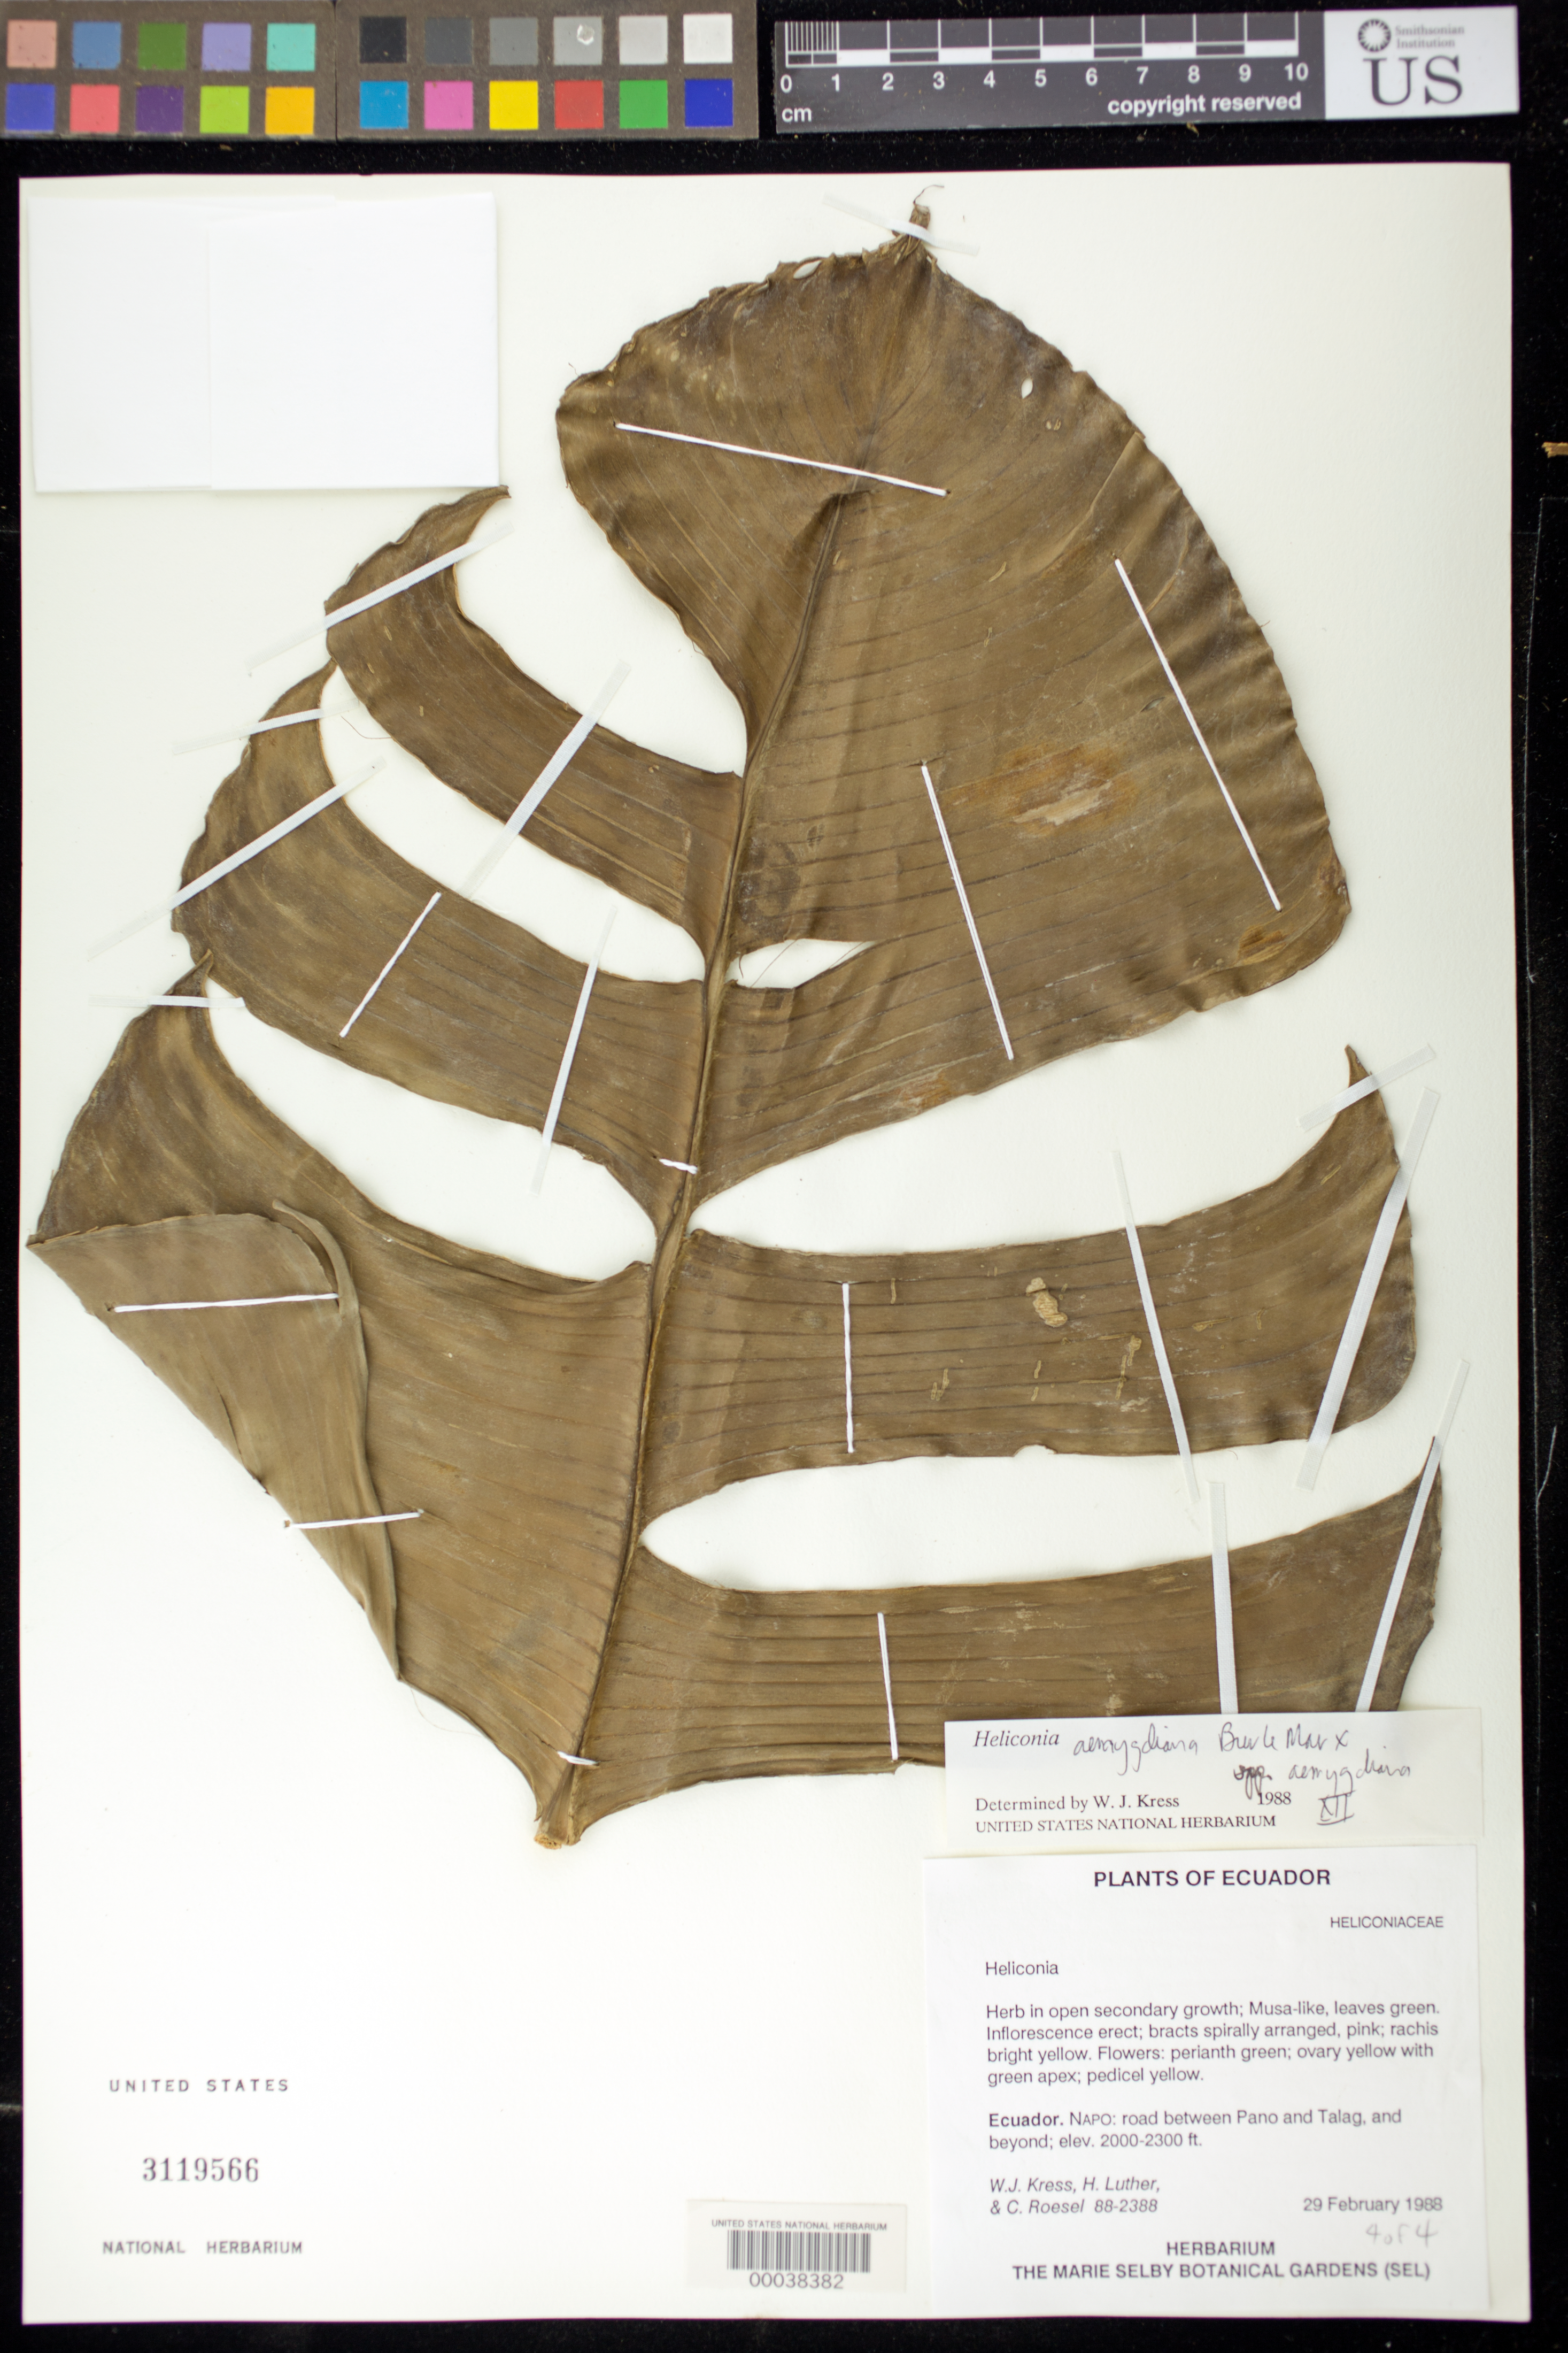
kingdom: Plantae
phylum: Tracheophyta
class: Liliopsida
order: Zingiberales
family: Heliconiaceae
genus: Heliconia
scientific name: Heliconia aemygdiana subsp. aemygdiana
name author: Burle-Marx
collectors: W. J. Kress, Harry E. Luther & C. S. Roesel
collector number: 88-2388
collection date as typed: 29 Feb 1988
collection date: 1988-02-29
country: Ecuador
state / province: Napo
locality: Road between pano and talag, and beyond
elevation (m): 610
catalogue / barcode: US 3119566